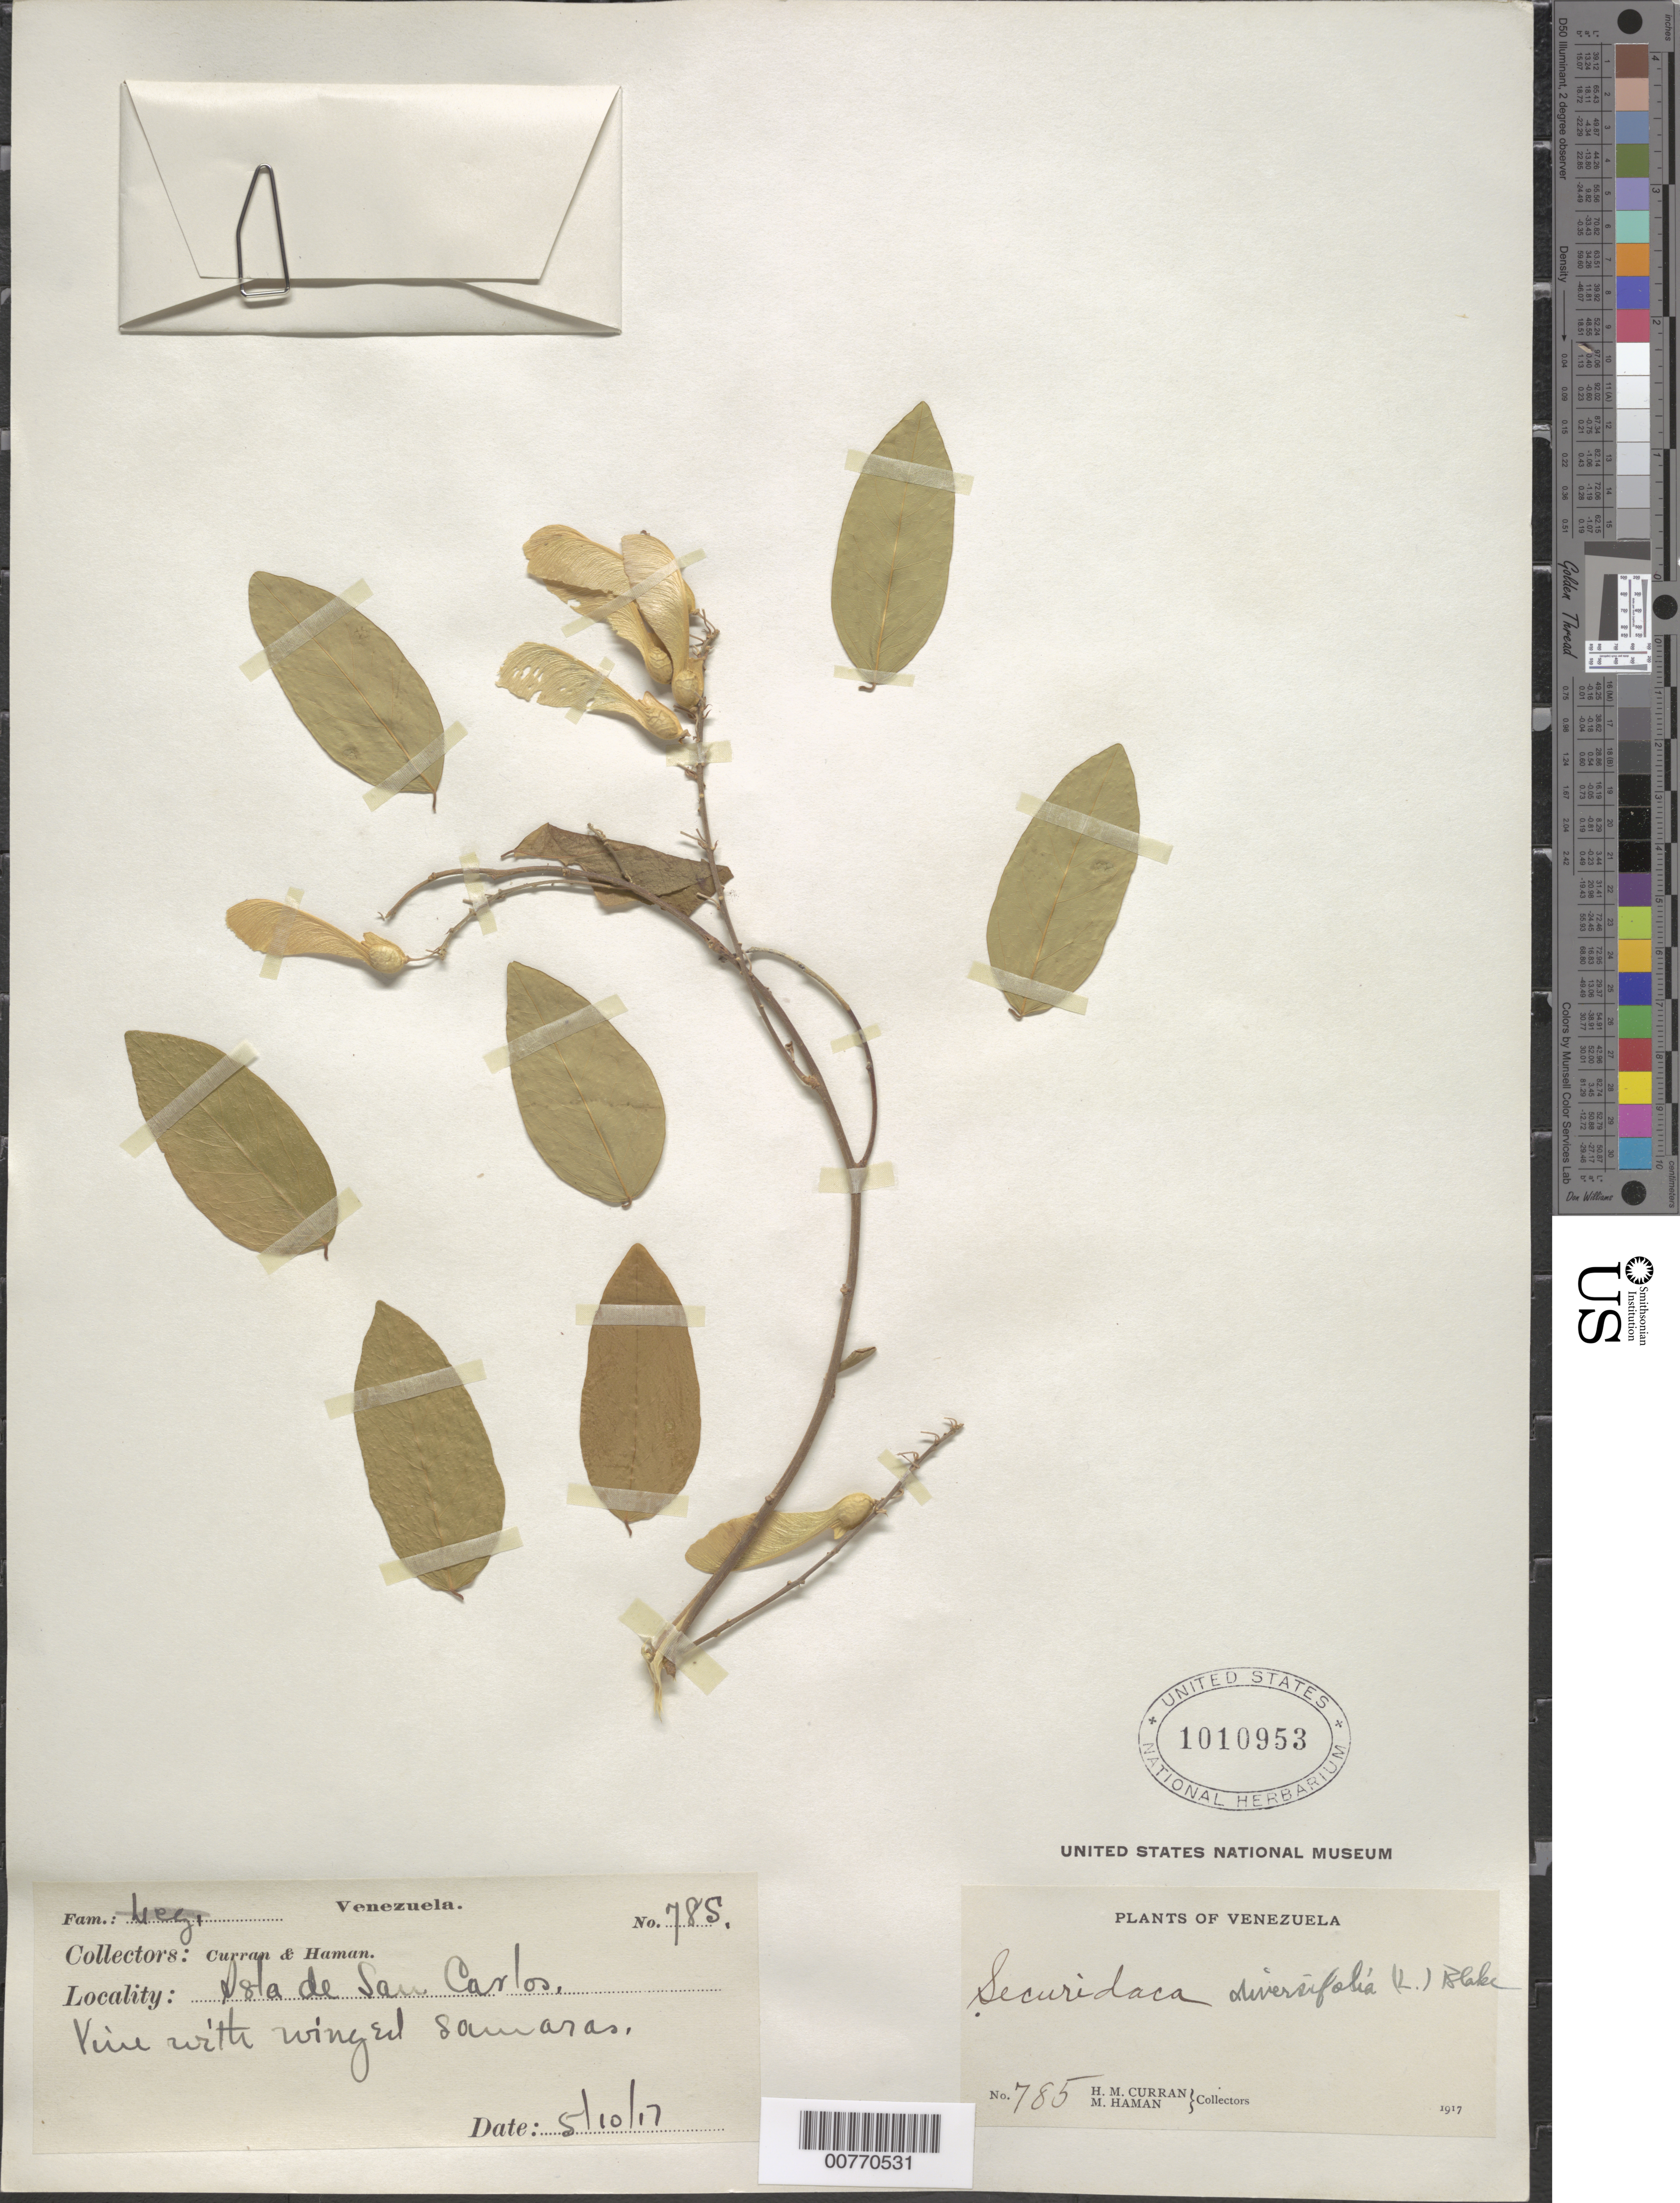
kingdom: Plantae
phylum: Tracheophyta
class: Magnoliopsida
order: Fabales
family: Polygalaceae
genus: Securidaca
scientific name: Securidaca diversifolia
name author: (L.) S.F. Blake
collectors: H. M. Curran & M. Haman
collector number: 785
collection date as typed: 10-May-17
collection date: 1917-05-10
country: Venezuela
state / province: Delta Amacuro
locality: Isla de San Carlos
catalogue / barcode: US 1010953